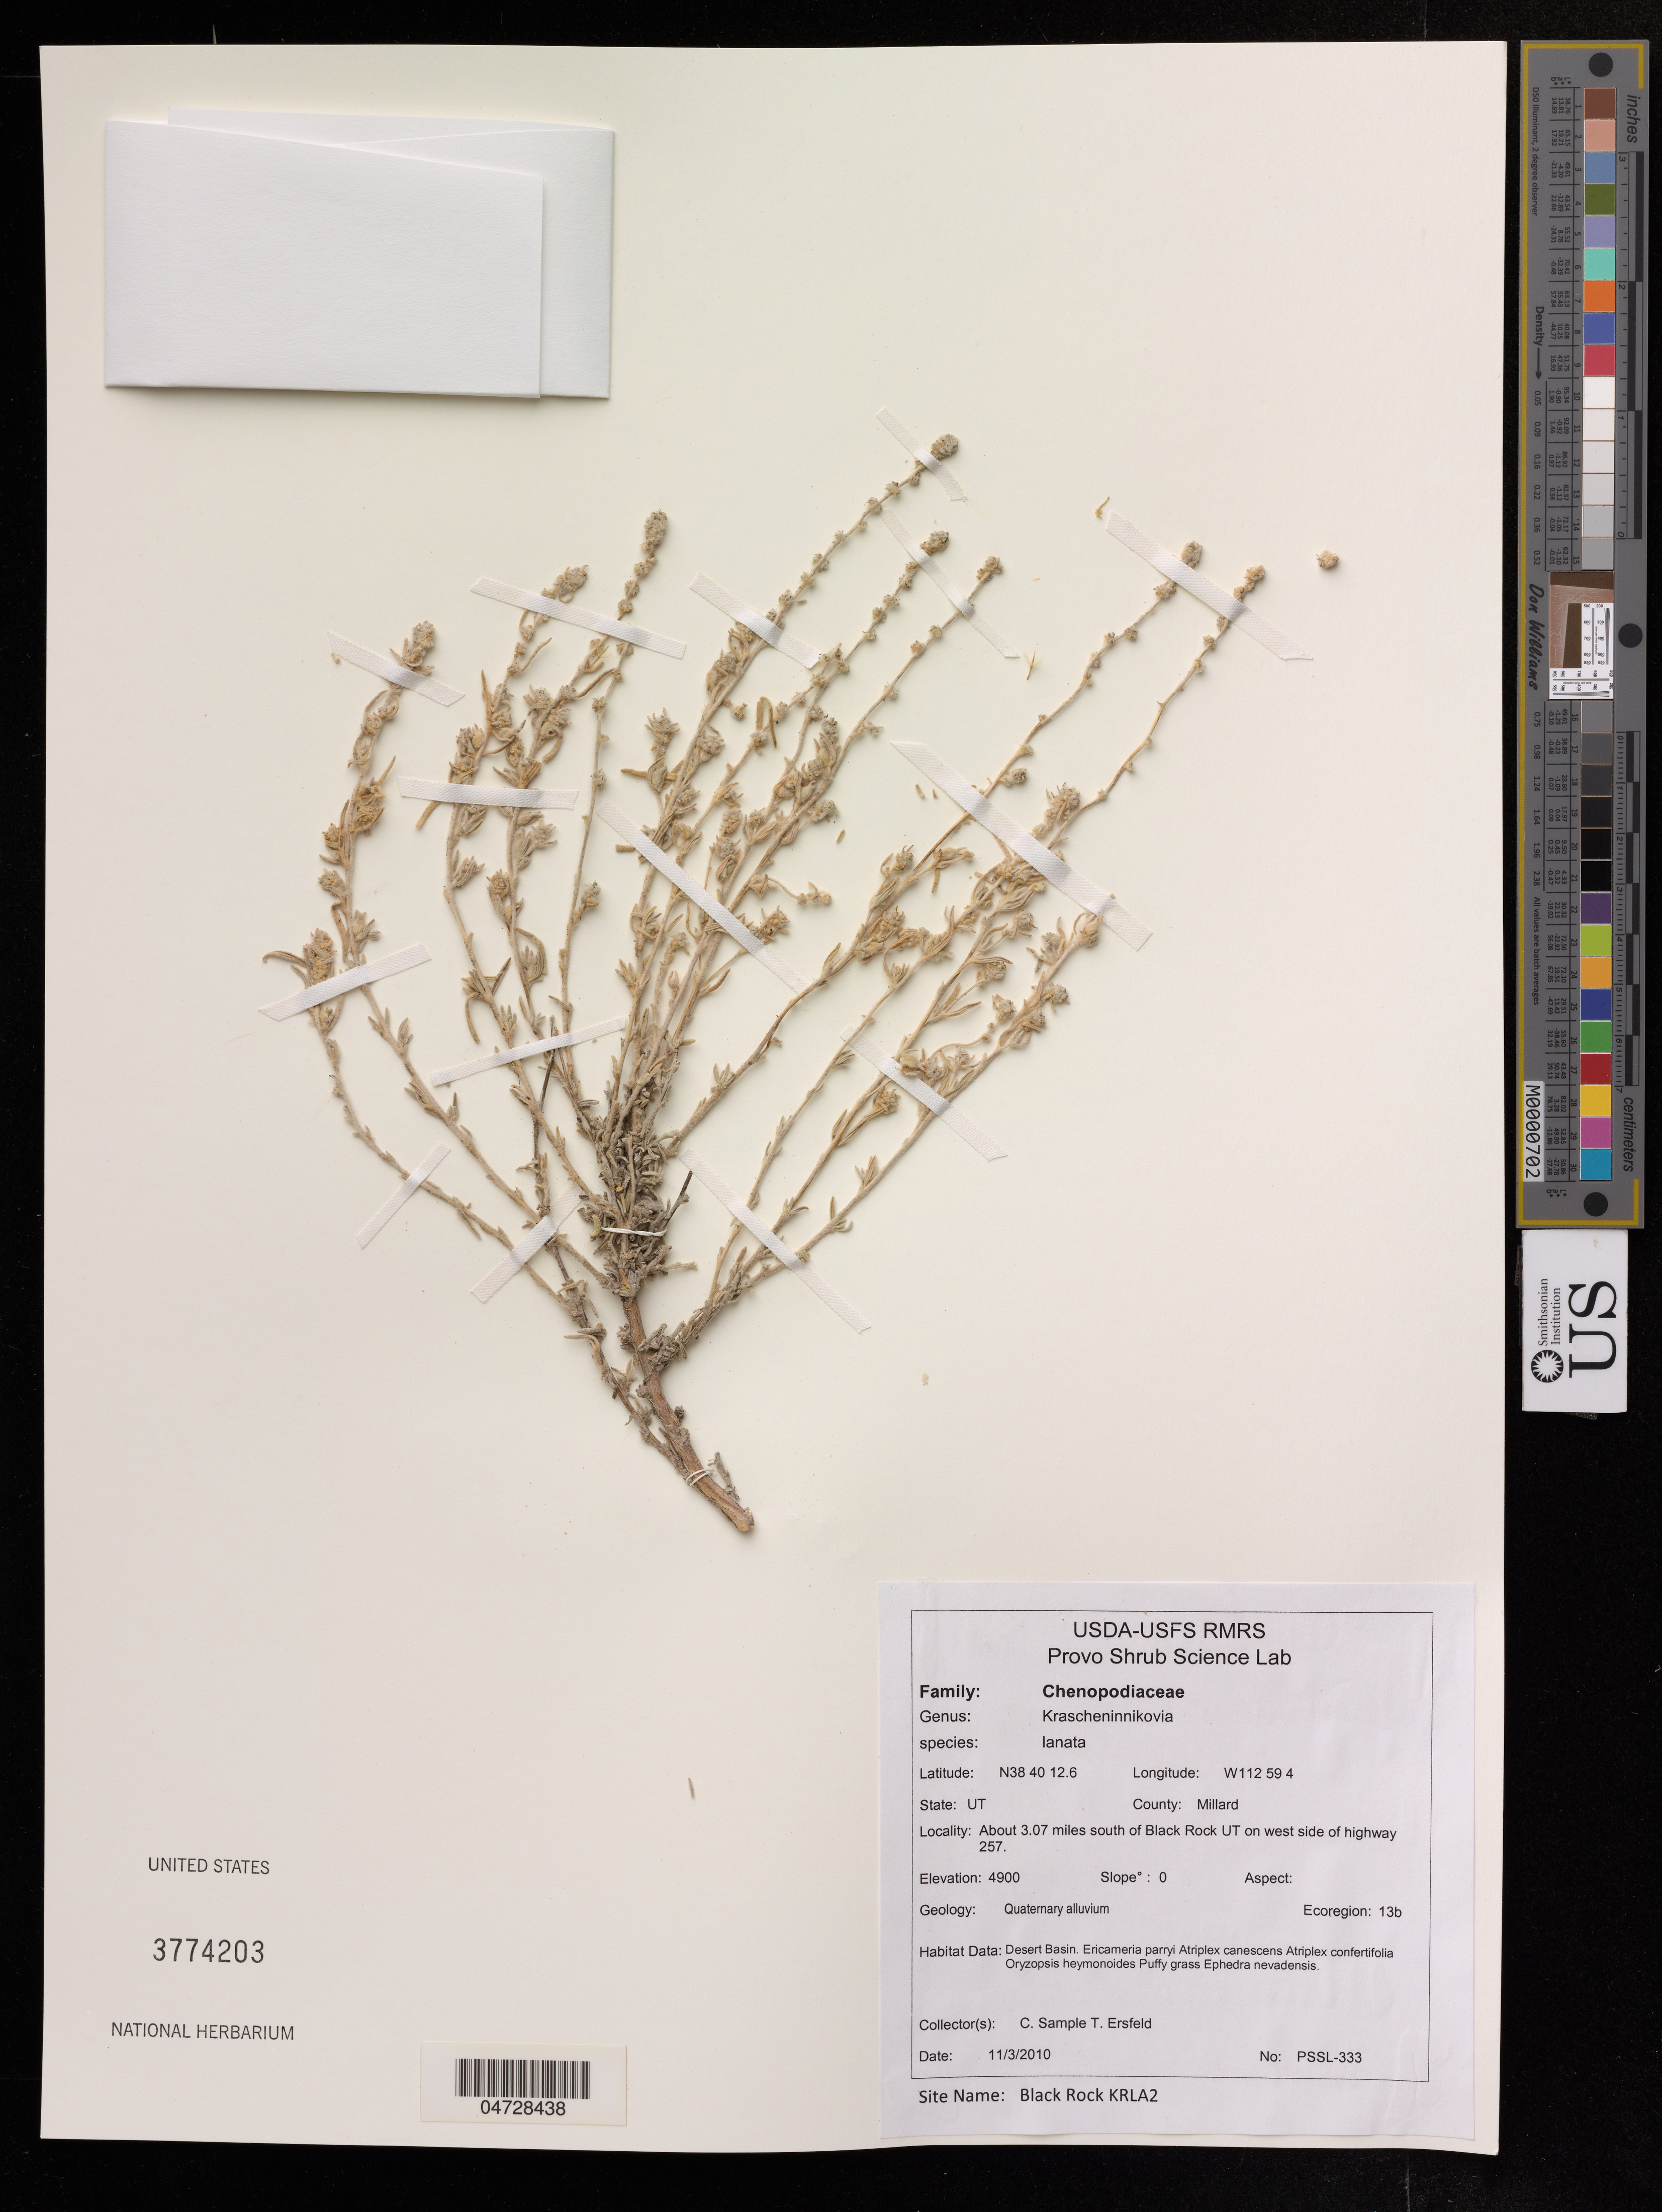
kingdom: Plantae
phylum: Tracheophyta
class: Magnoliopsida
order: Caryophyllales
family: Amaranthaceae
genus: Krascheninnikovia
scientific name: Krascheninnikovia lanata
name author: (Pursh) A. Meeuse & A.Smit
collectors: C. Sample & T. Ersfeld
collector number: PSSL-333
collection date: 2010-11-03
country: United States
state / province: Utah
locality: Millard County, About 3.07 miles south of Black Rock UT on west side of highway 257.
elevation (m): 1494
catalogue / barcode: US 3774203